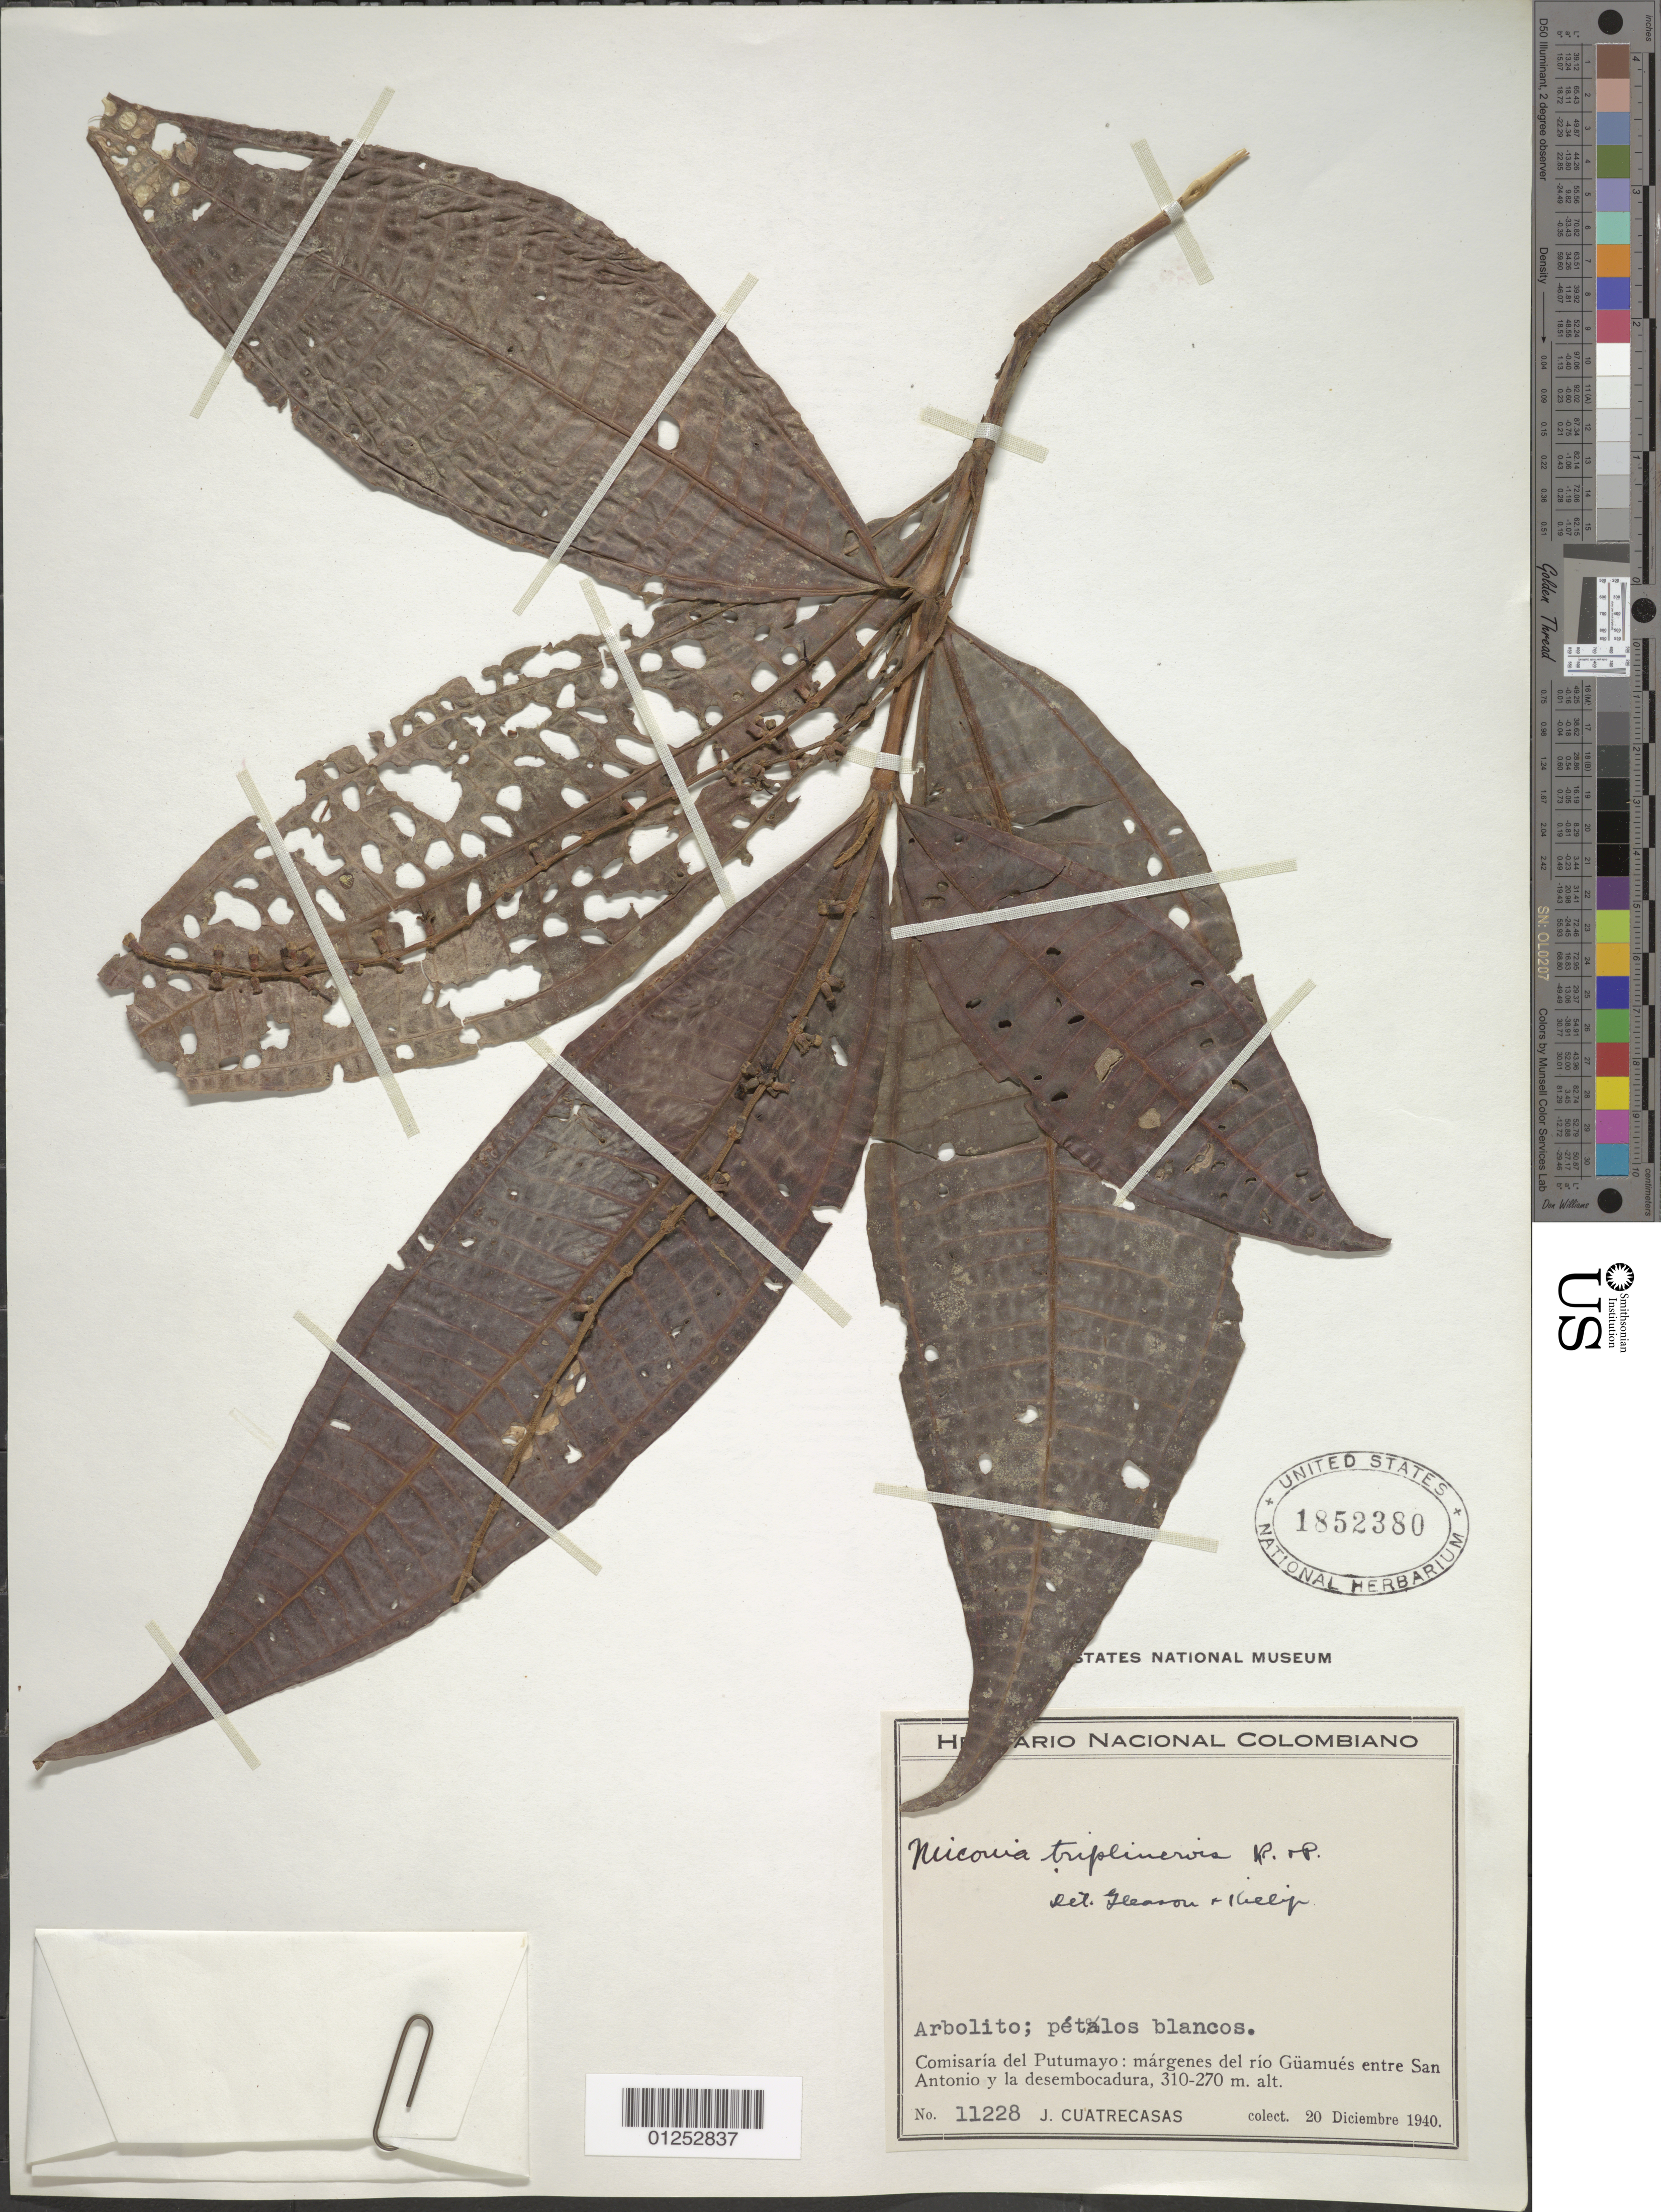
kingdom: Plantae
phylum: Tracheophyta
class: Magnoliopsida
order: Myrtales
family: Melastomataceae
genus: Miconia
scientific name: Miconia triplinervis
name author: Ruiz & Pav.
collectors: J. Cuatrecasas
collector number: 11228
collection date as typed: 20 Dec 1940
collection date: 1940-12-20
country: Colombia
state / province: Putumayo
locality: Márgenes del río Güamués entre San Antonio y la desembocadura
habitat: Márgenes del río.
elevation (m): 270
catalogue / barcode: US 1852380